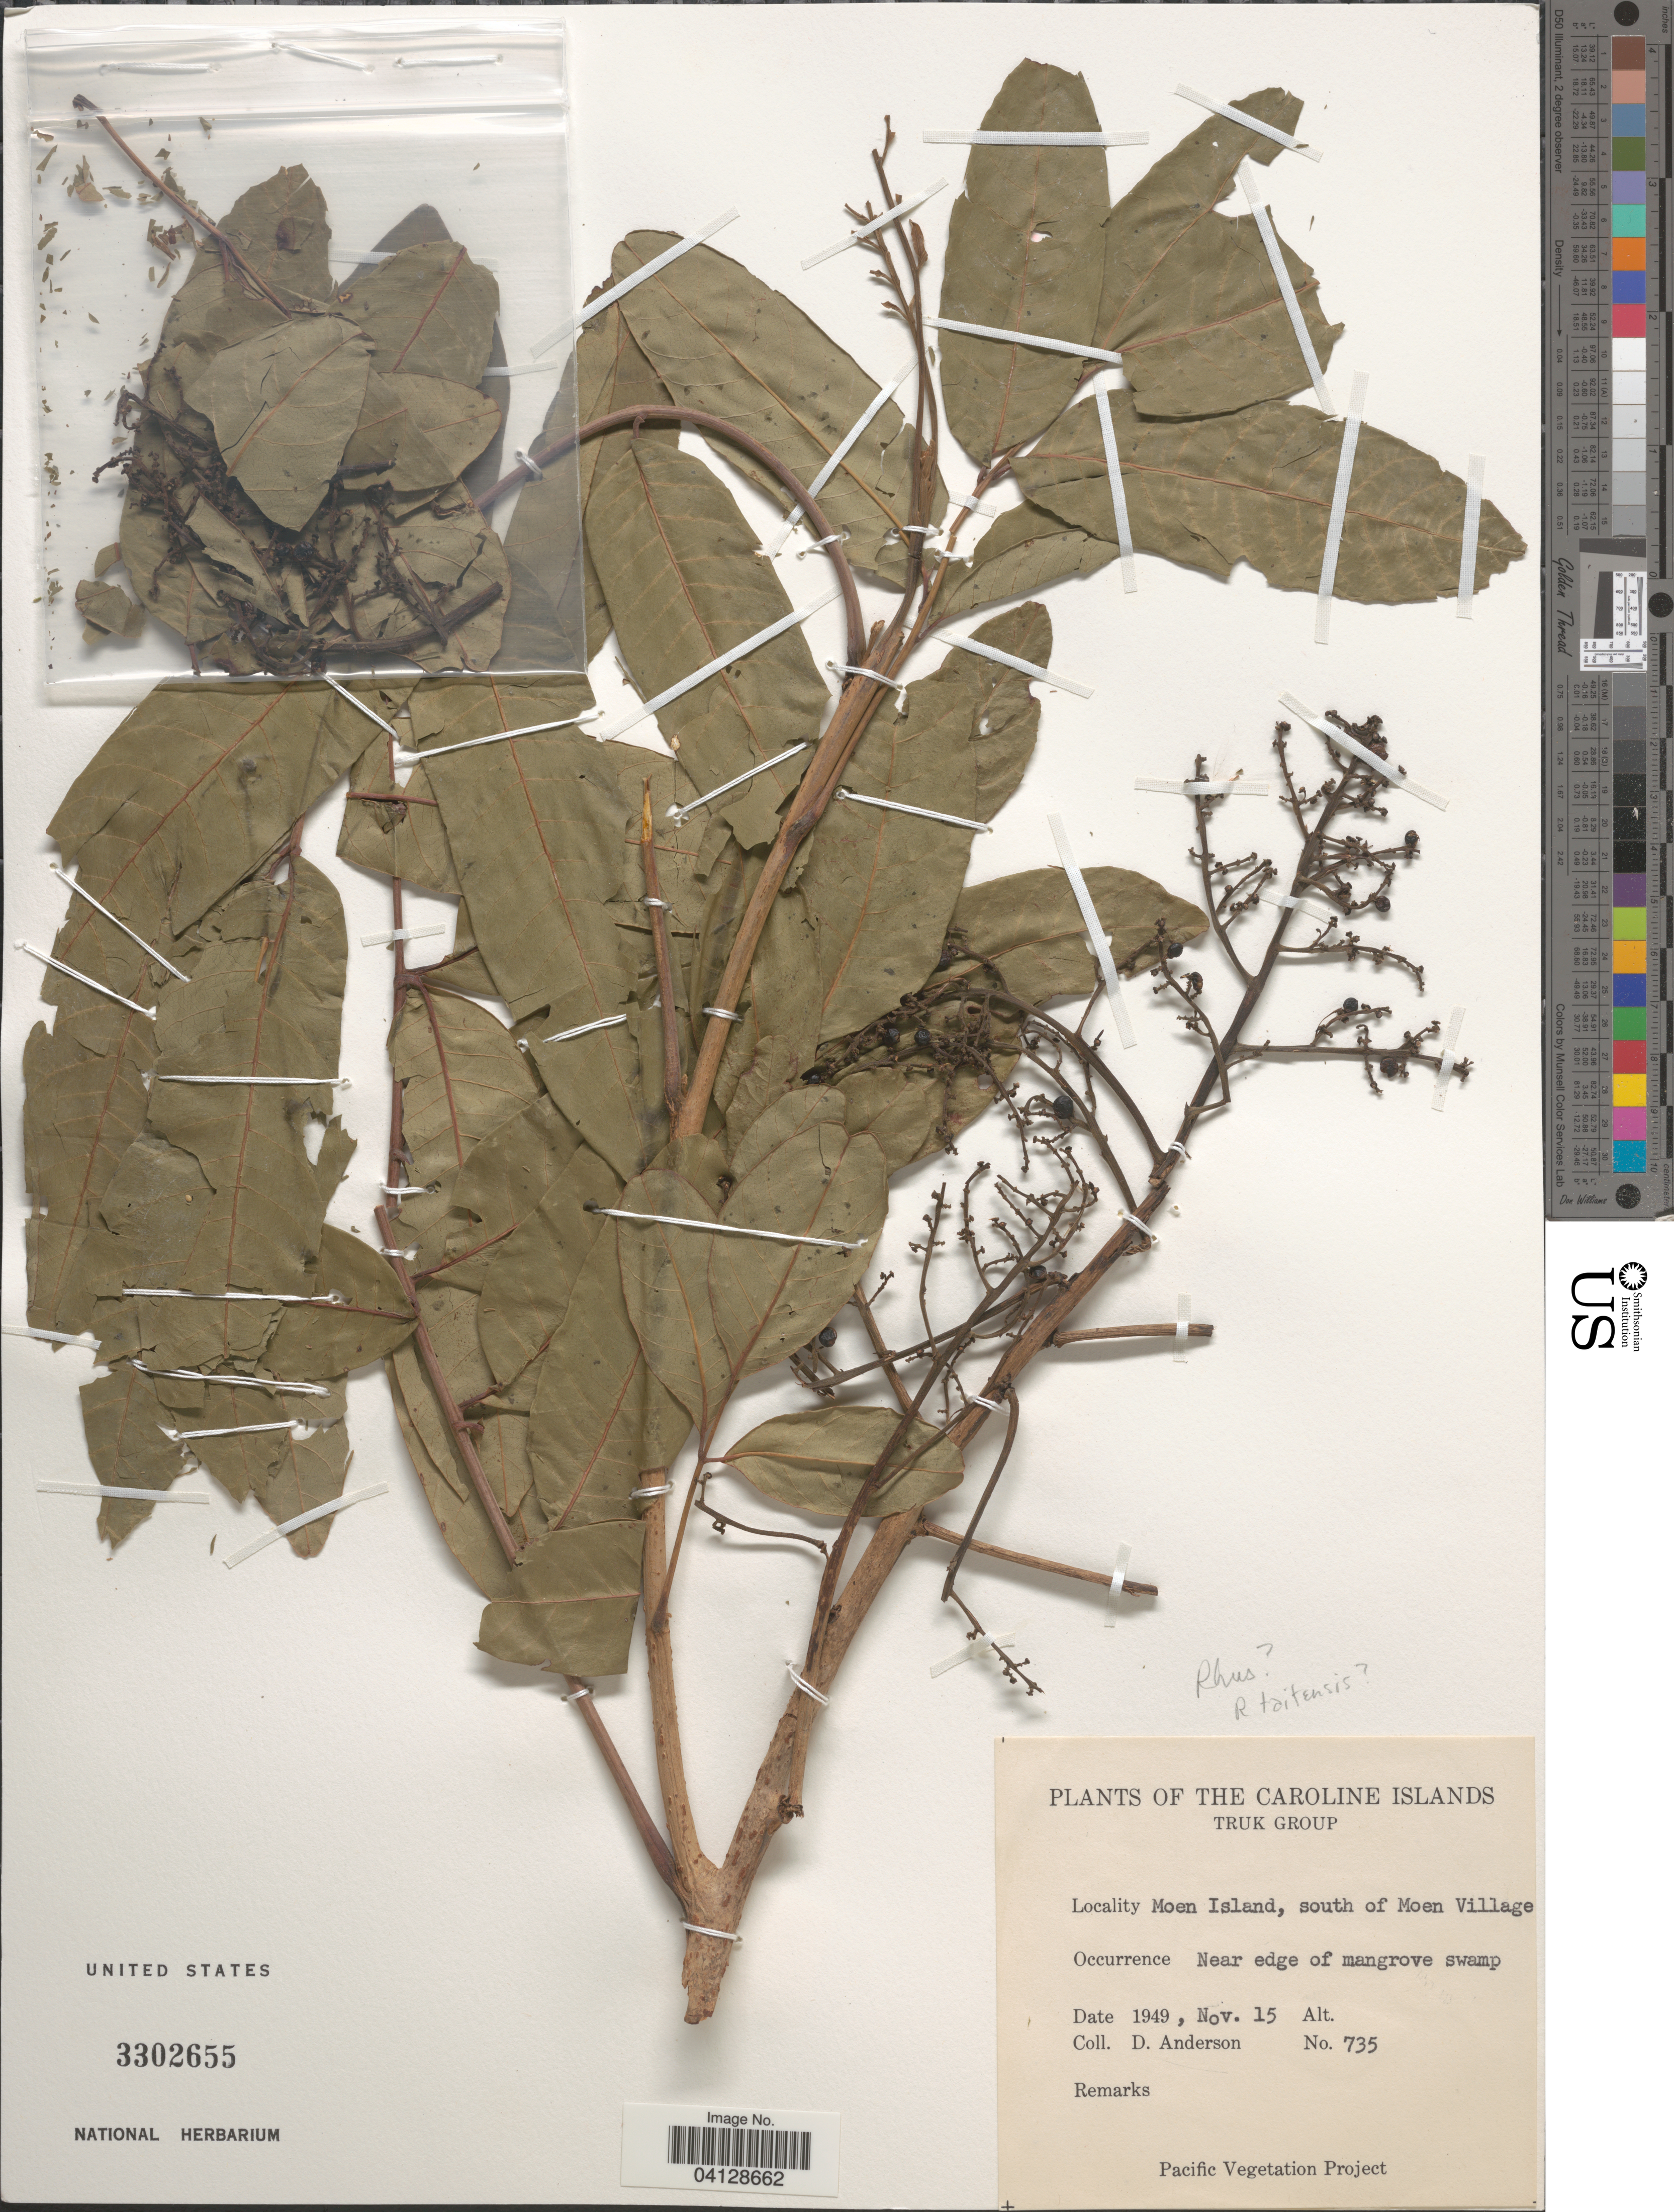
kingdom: Plantae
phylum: Tracheophyta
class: Magnoliopsida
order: Sapindales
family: Anacardiaceae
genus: Rhus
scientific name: Rhus taitensis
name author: Guill.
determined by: Fosberg, F. R.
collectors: D. Anderson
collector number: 735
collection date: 1949-11-15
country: Micronesia, Federated States of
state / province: Truk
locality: Caroline Islands. Truk Group. Moen Island, south of Moen Village.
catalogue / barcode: US 3302655